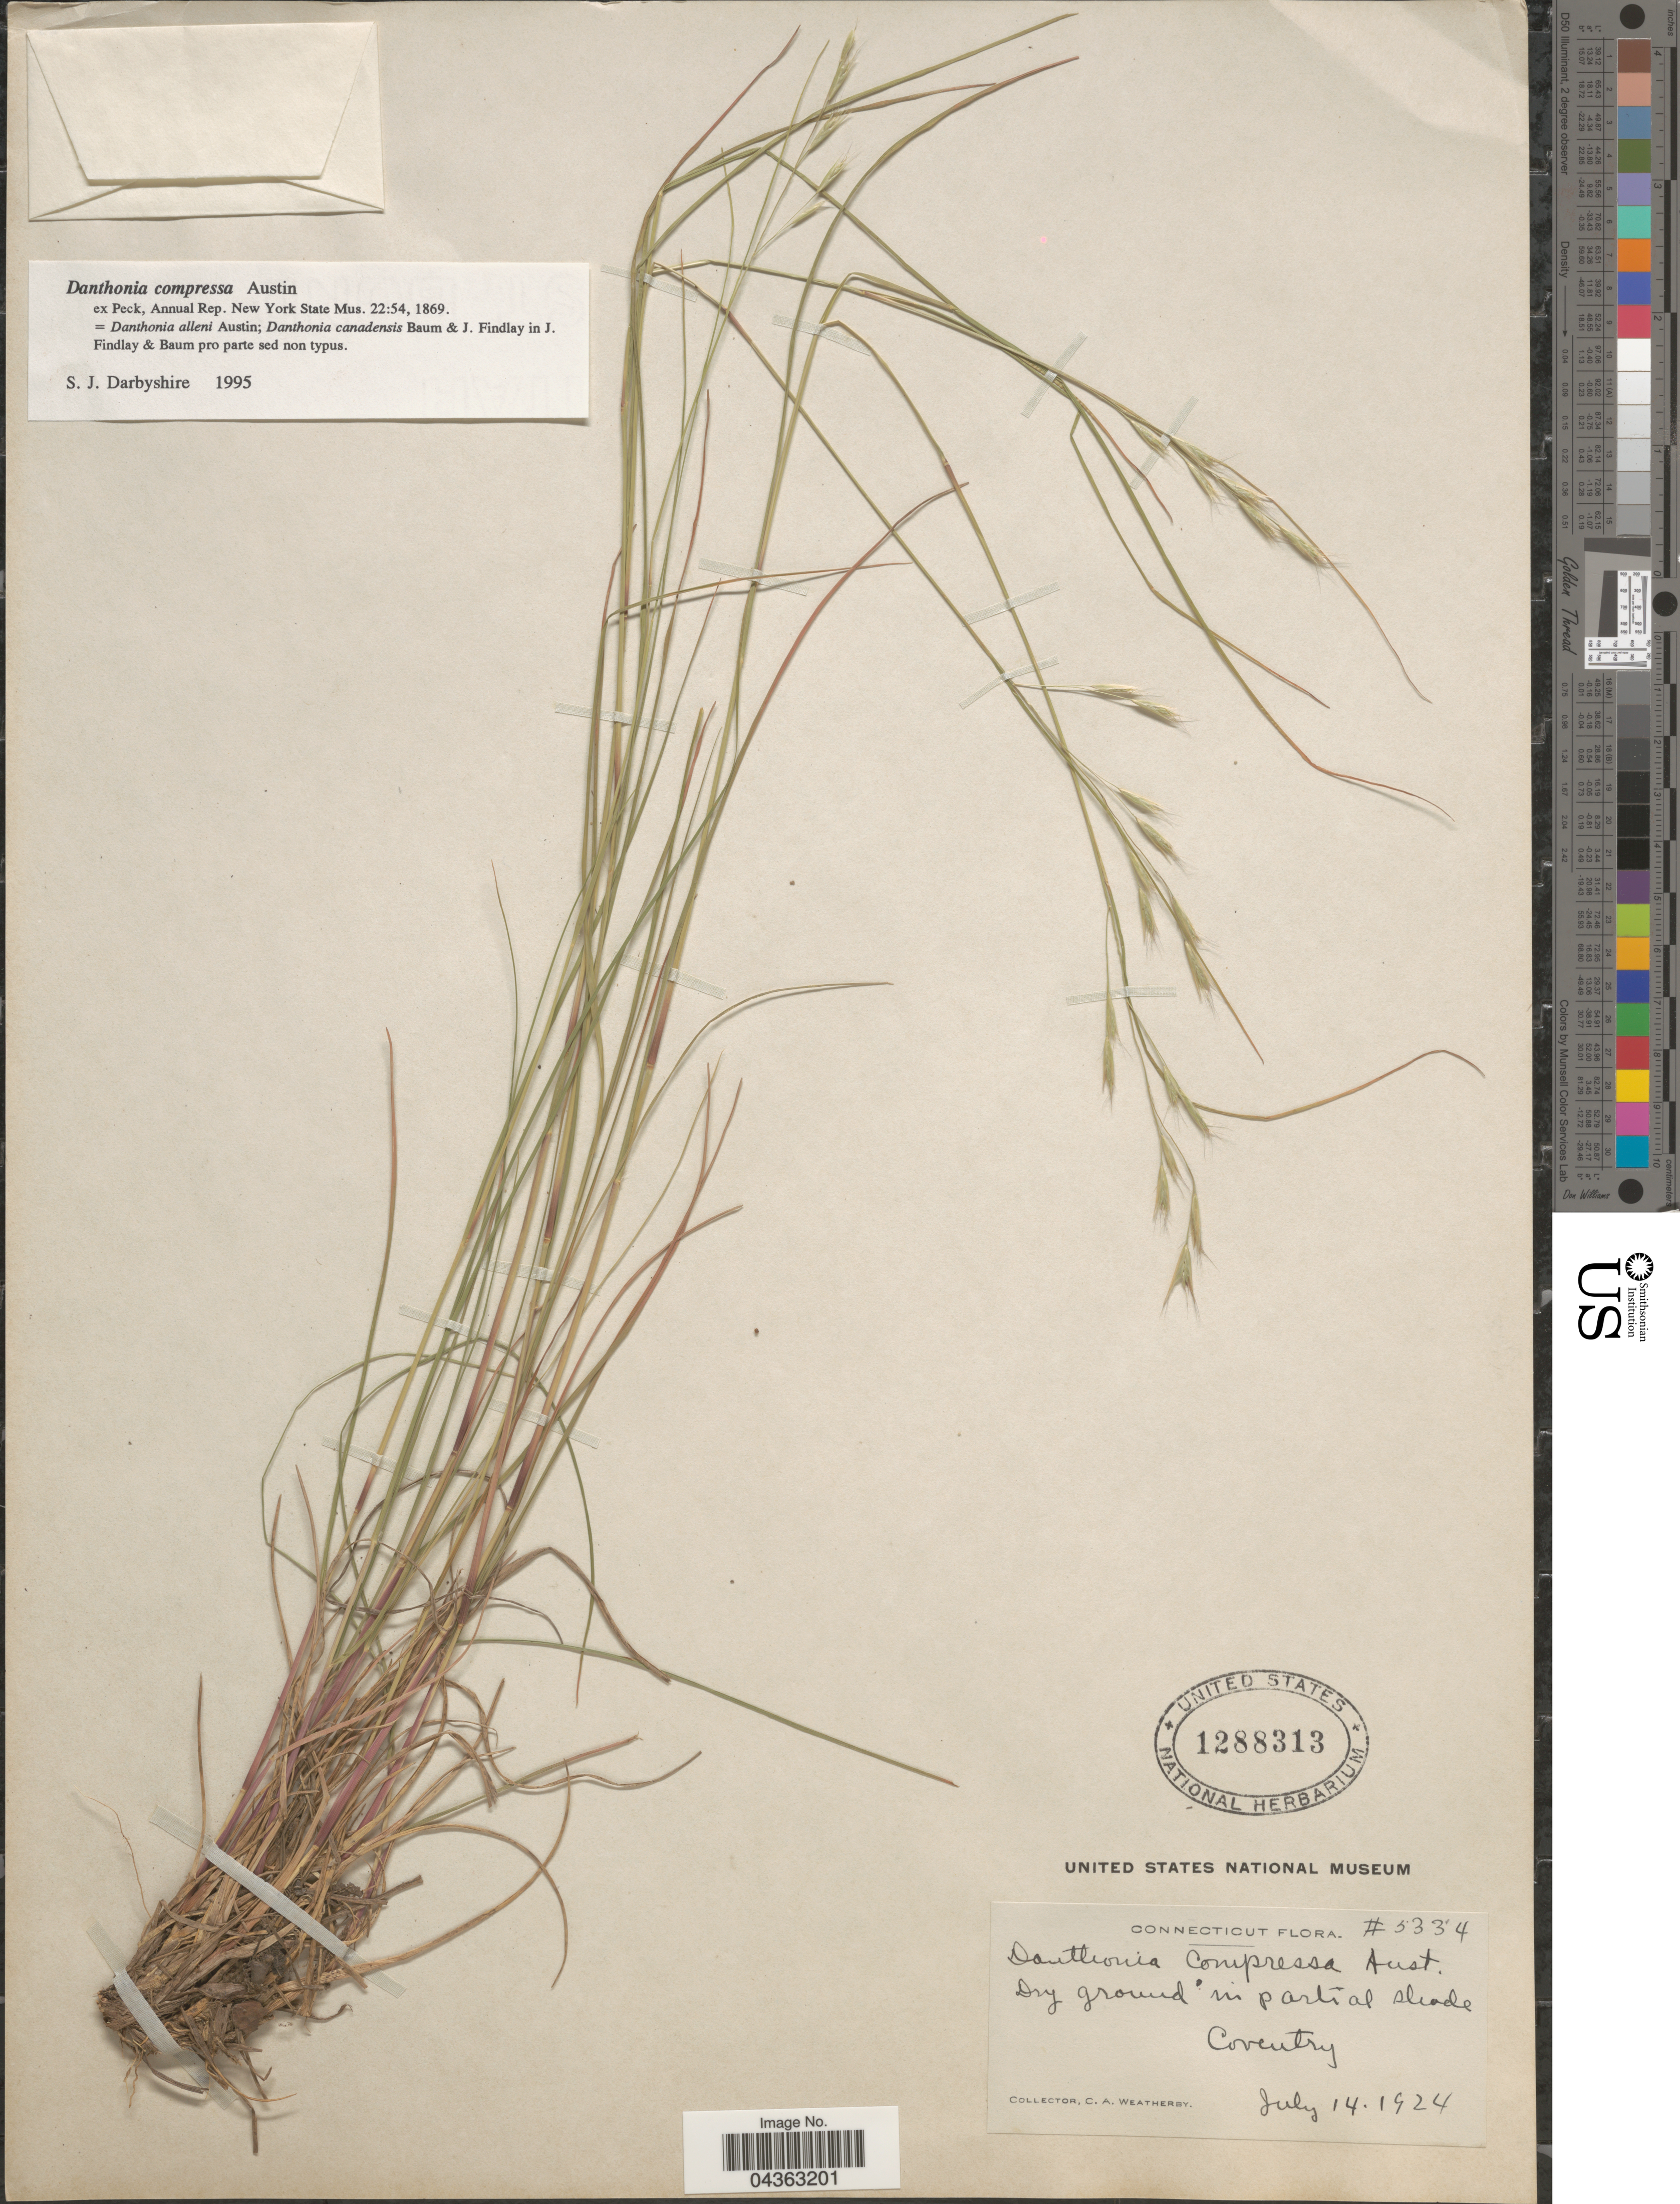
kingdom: Plantae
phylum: Tracheophyta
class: Liliopsida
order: Poales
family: Poaceae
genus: Danthonia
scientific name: Danthonia compressa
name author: Austin in F. Peck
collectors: C. A. Weatherby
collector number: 5334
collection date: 1924-07-14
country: United States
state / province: Connecticut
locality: Coventry.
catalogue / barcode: US 1288313